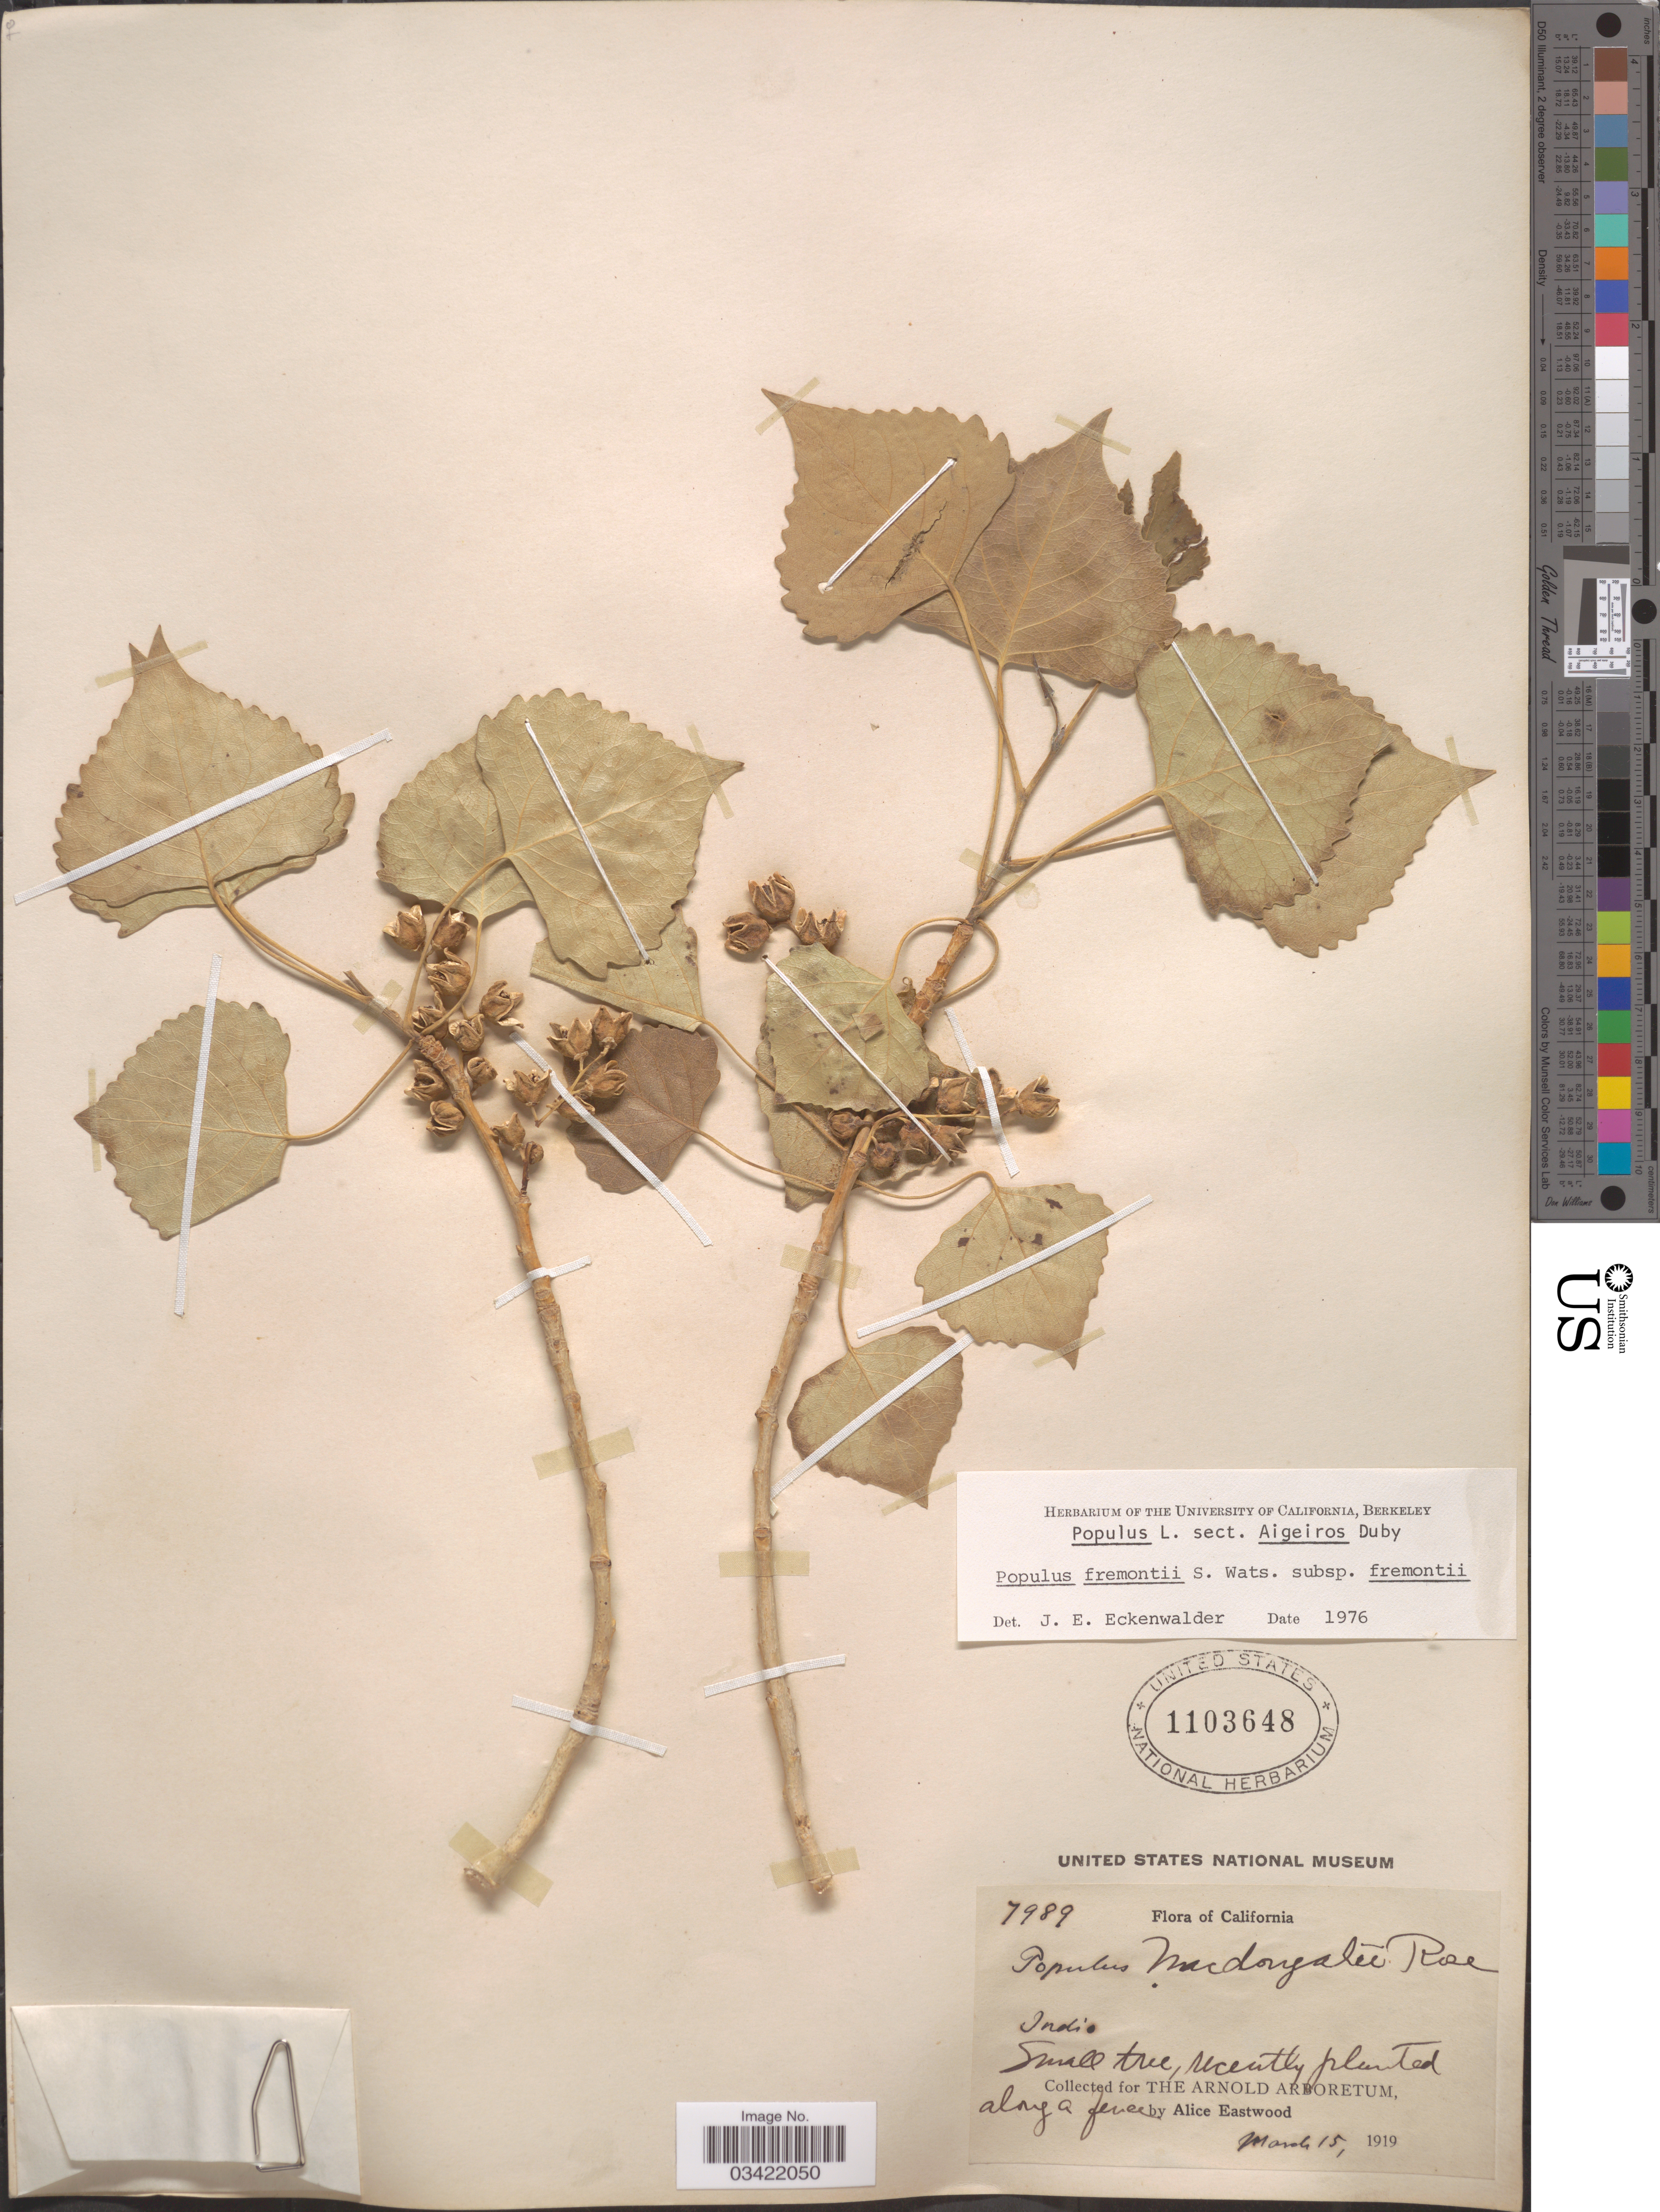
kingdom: Plantae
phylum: Tracheophyta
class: Magnoliopsida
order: Malpighiales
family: Salicaceae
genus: Populus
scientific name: Populus fremontii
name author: S. Watson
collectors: A. Eastwood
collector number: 7989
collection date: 1919-03-15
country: United States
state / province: California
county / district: Riverside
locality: Indio.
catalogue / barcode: US 1103648